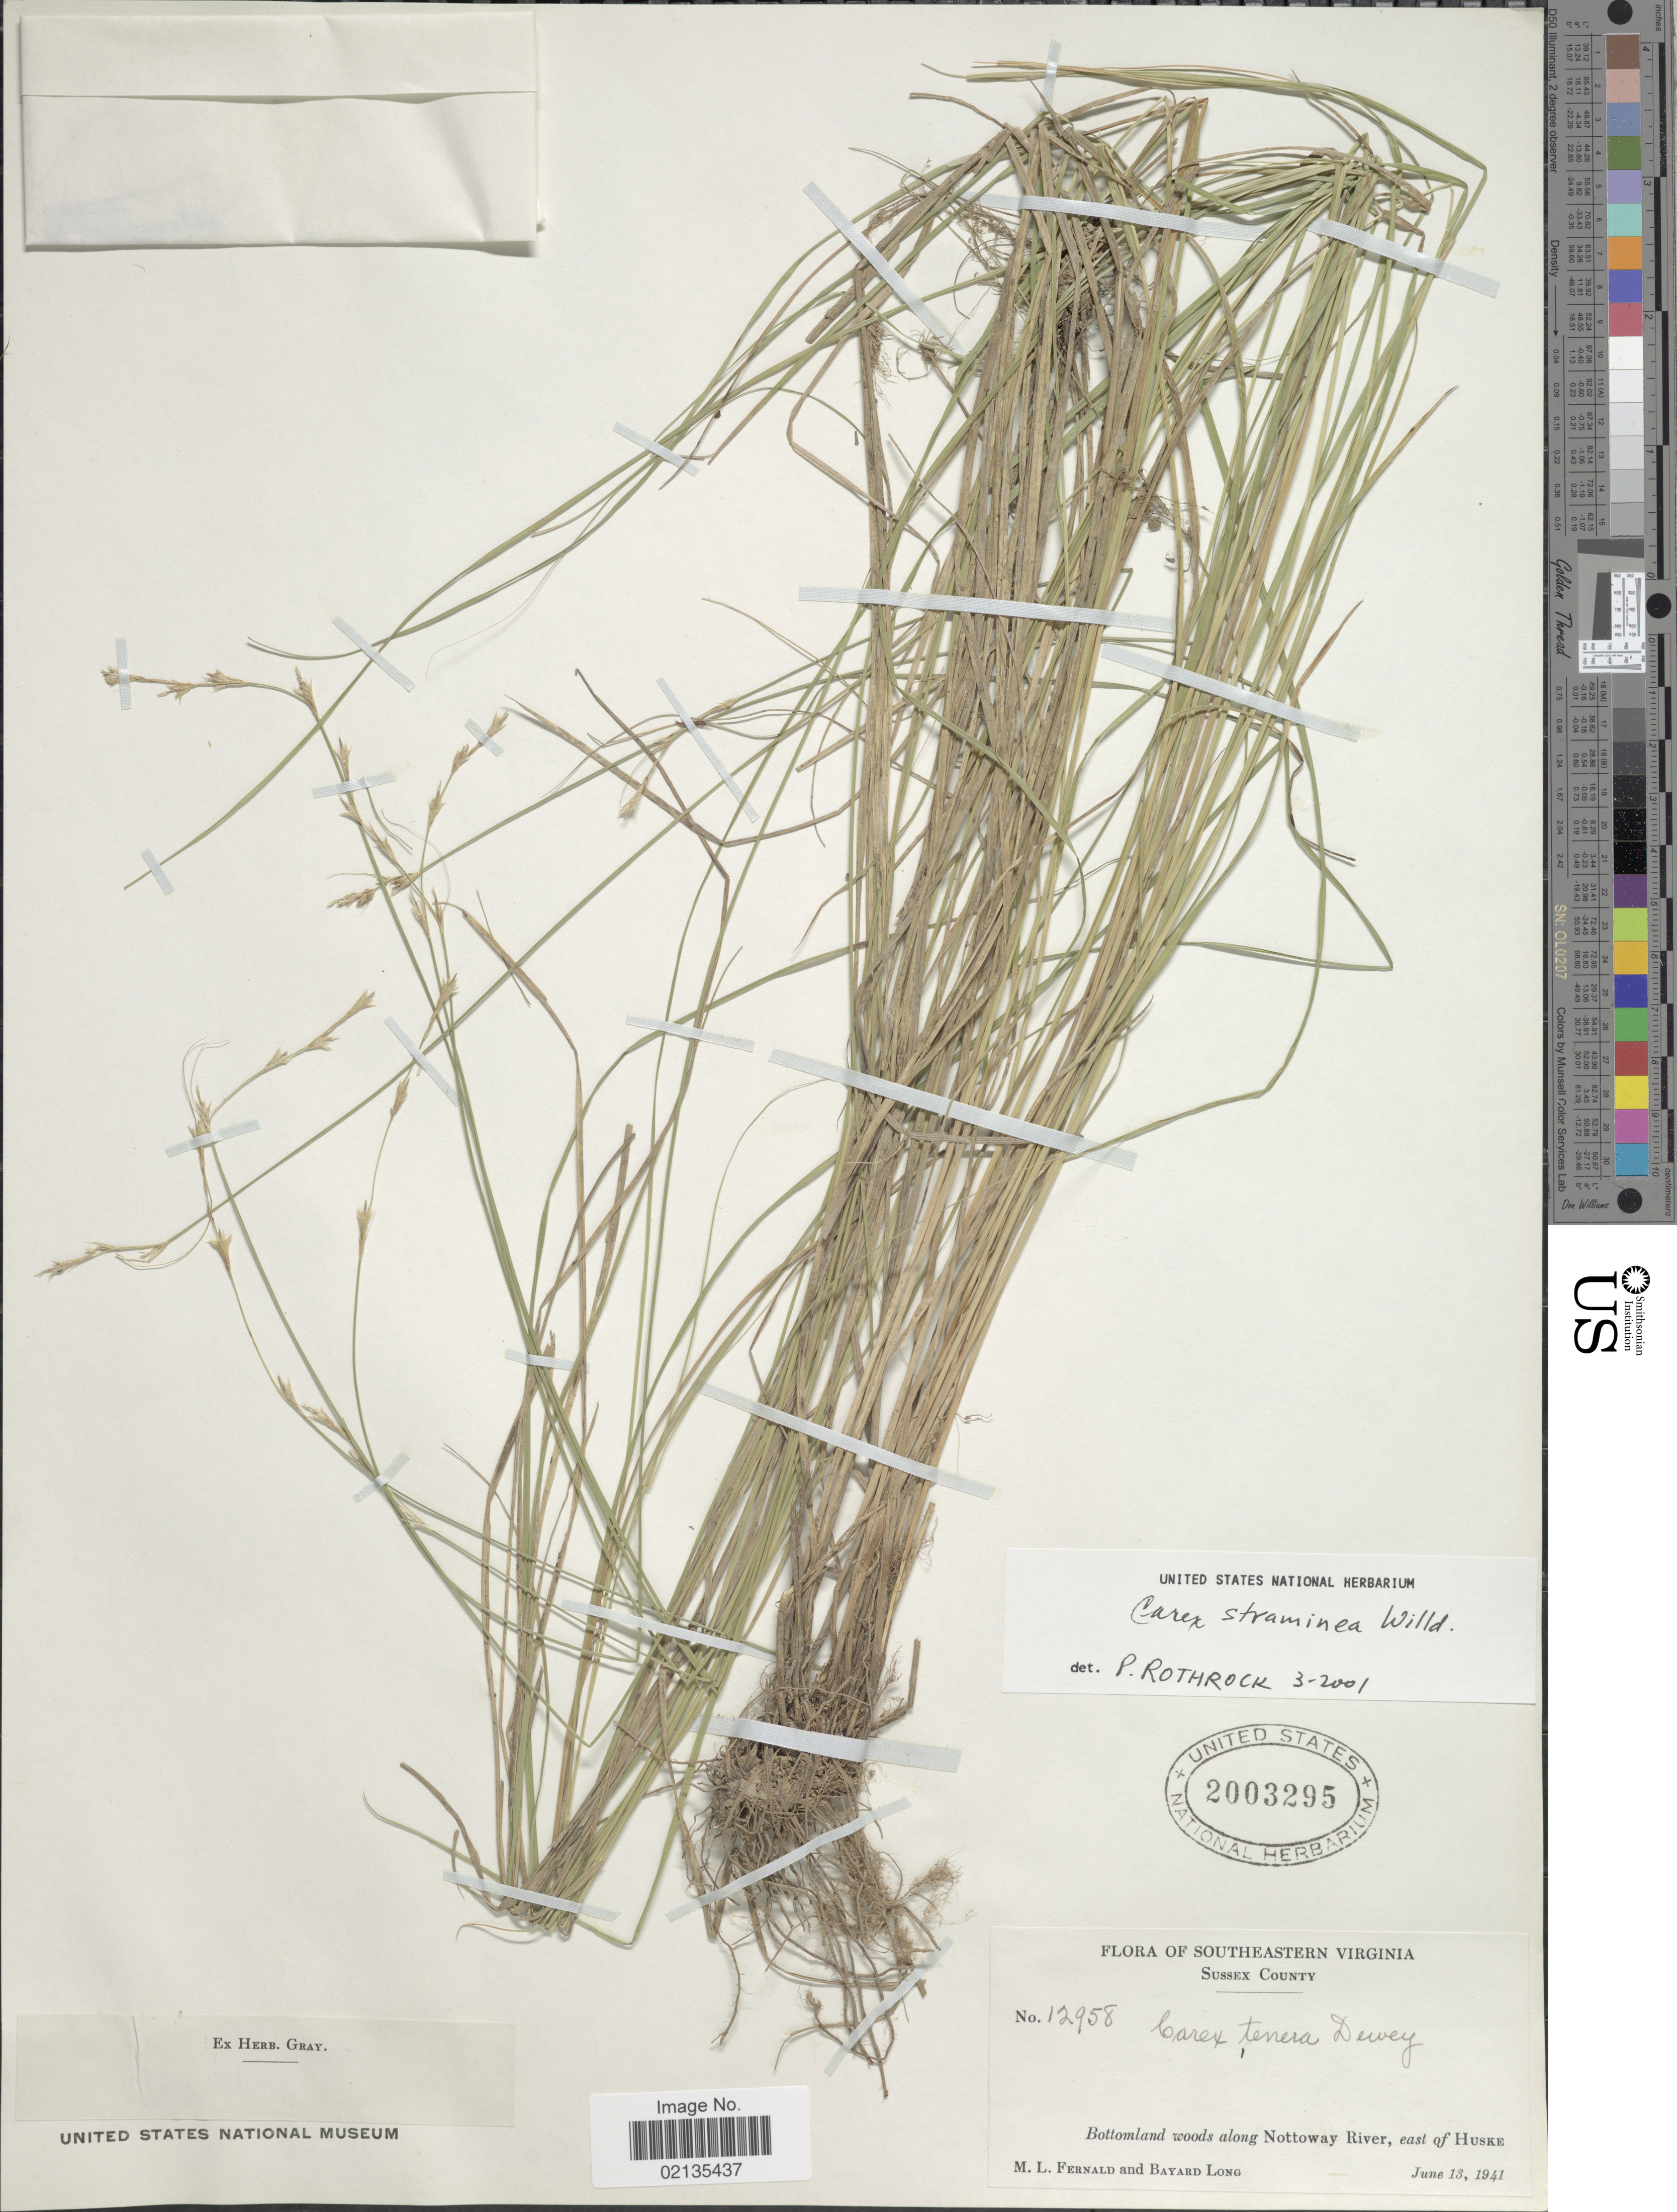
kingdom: Plantae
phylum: Tracheophyta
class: Liliopsida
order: Poales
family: Cyperaceae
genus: Carex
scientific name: Carex straminea Willd ex Schkuhr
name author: Willd. ex Schkuhr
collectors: M. L. Fernald & B. Long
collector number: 12958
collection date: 1941-06-13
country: United States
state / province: Virginia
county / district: Sussex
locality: Southeastern Virginia, Bottamland woods along Nottoway River, east of Huske, Sussex County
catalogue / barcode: US 2003295